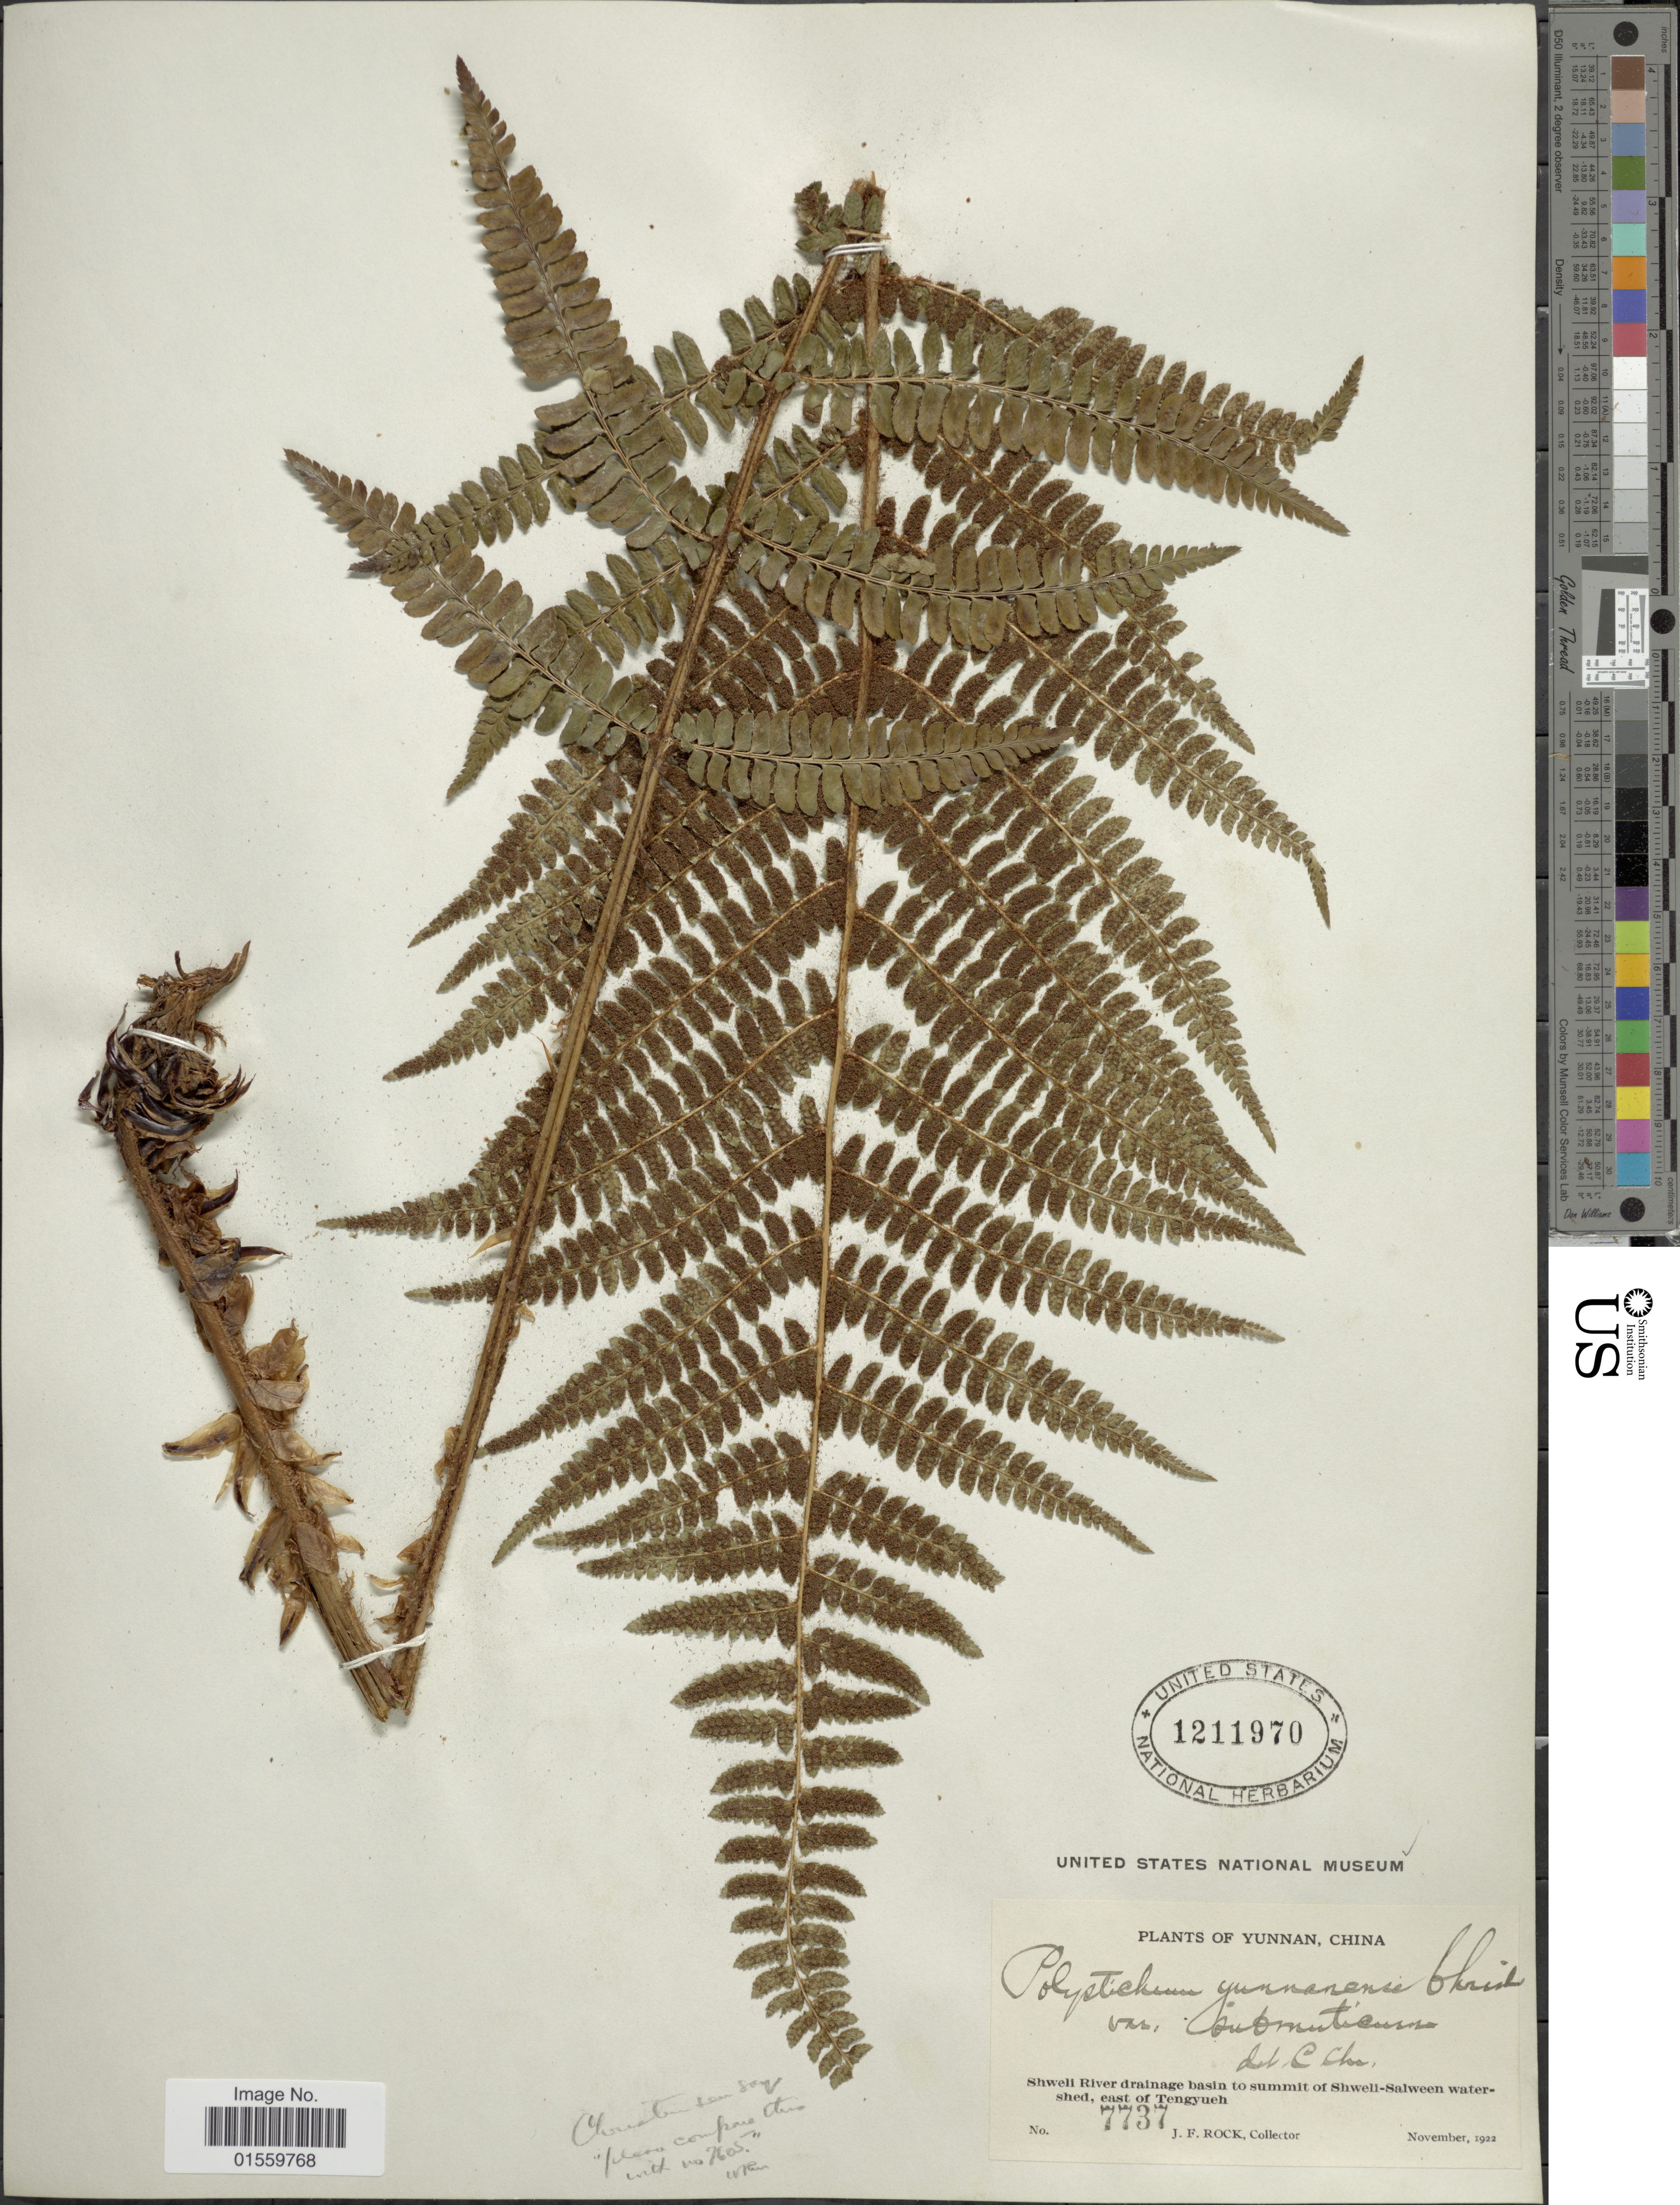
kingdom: Plantae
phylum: Tracheophyta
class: Polypodiopsida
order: Polypodiales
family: Dryopteridaceae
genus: Polystichum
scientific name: Polystichum yunnanense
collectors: J. Rock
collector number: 7737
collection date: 1922-11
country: China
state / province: Yunnan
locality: Shweli River drainage basin to summit of Shweli-Salween watershed, east of Tengyuehs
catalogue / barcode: US 1211970